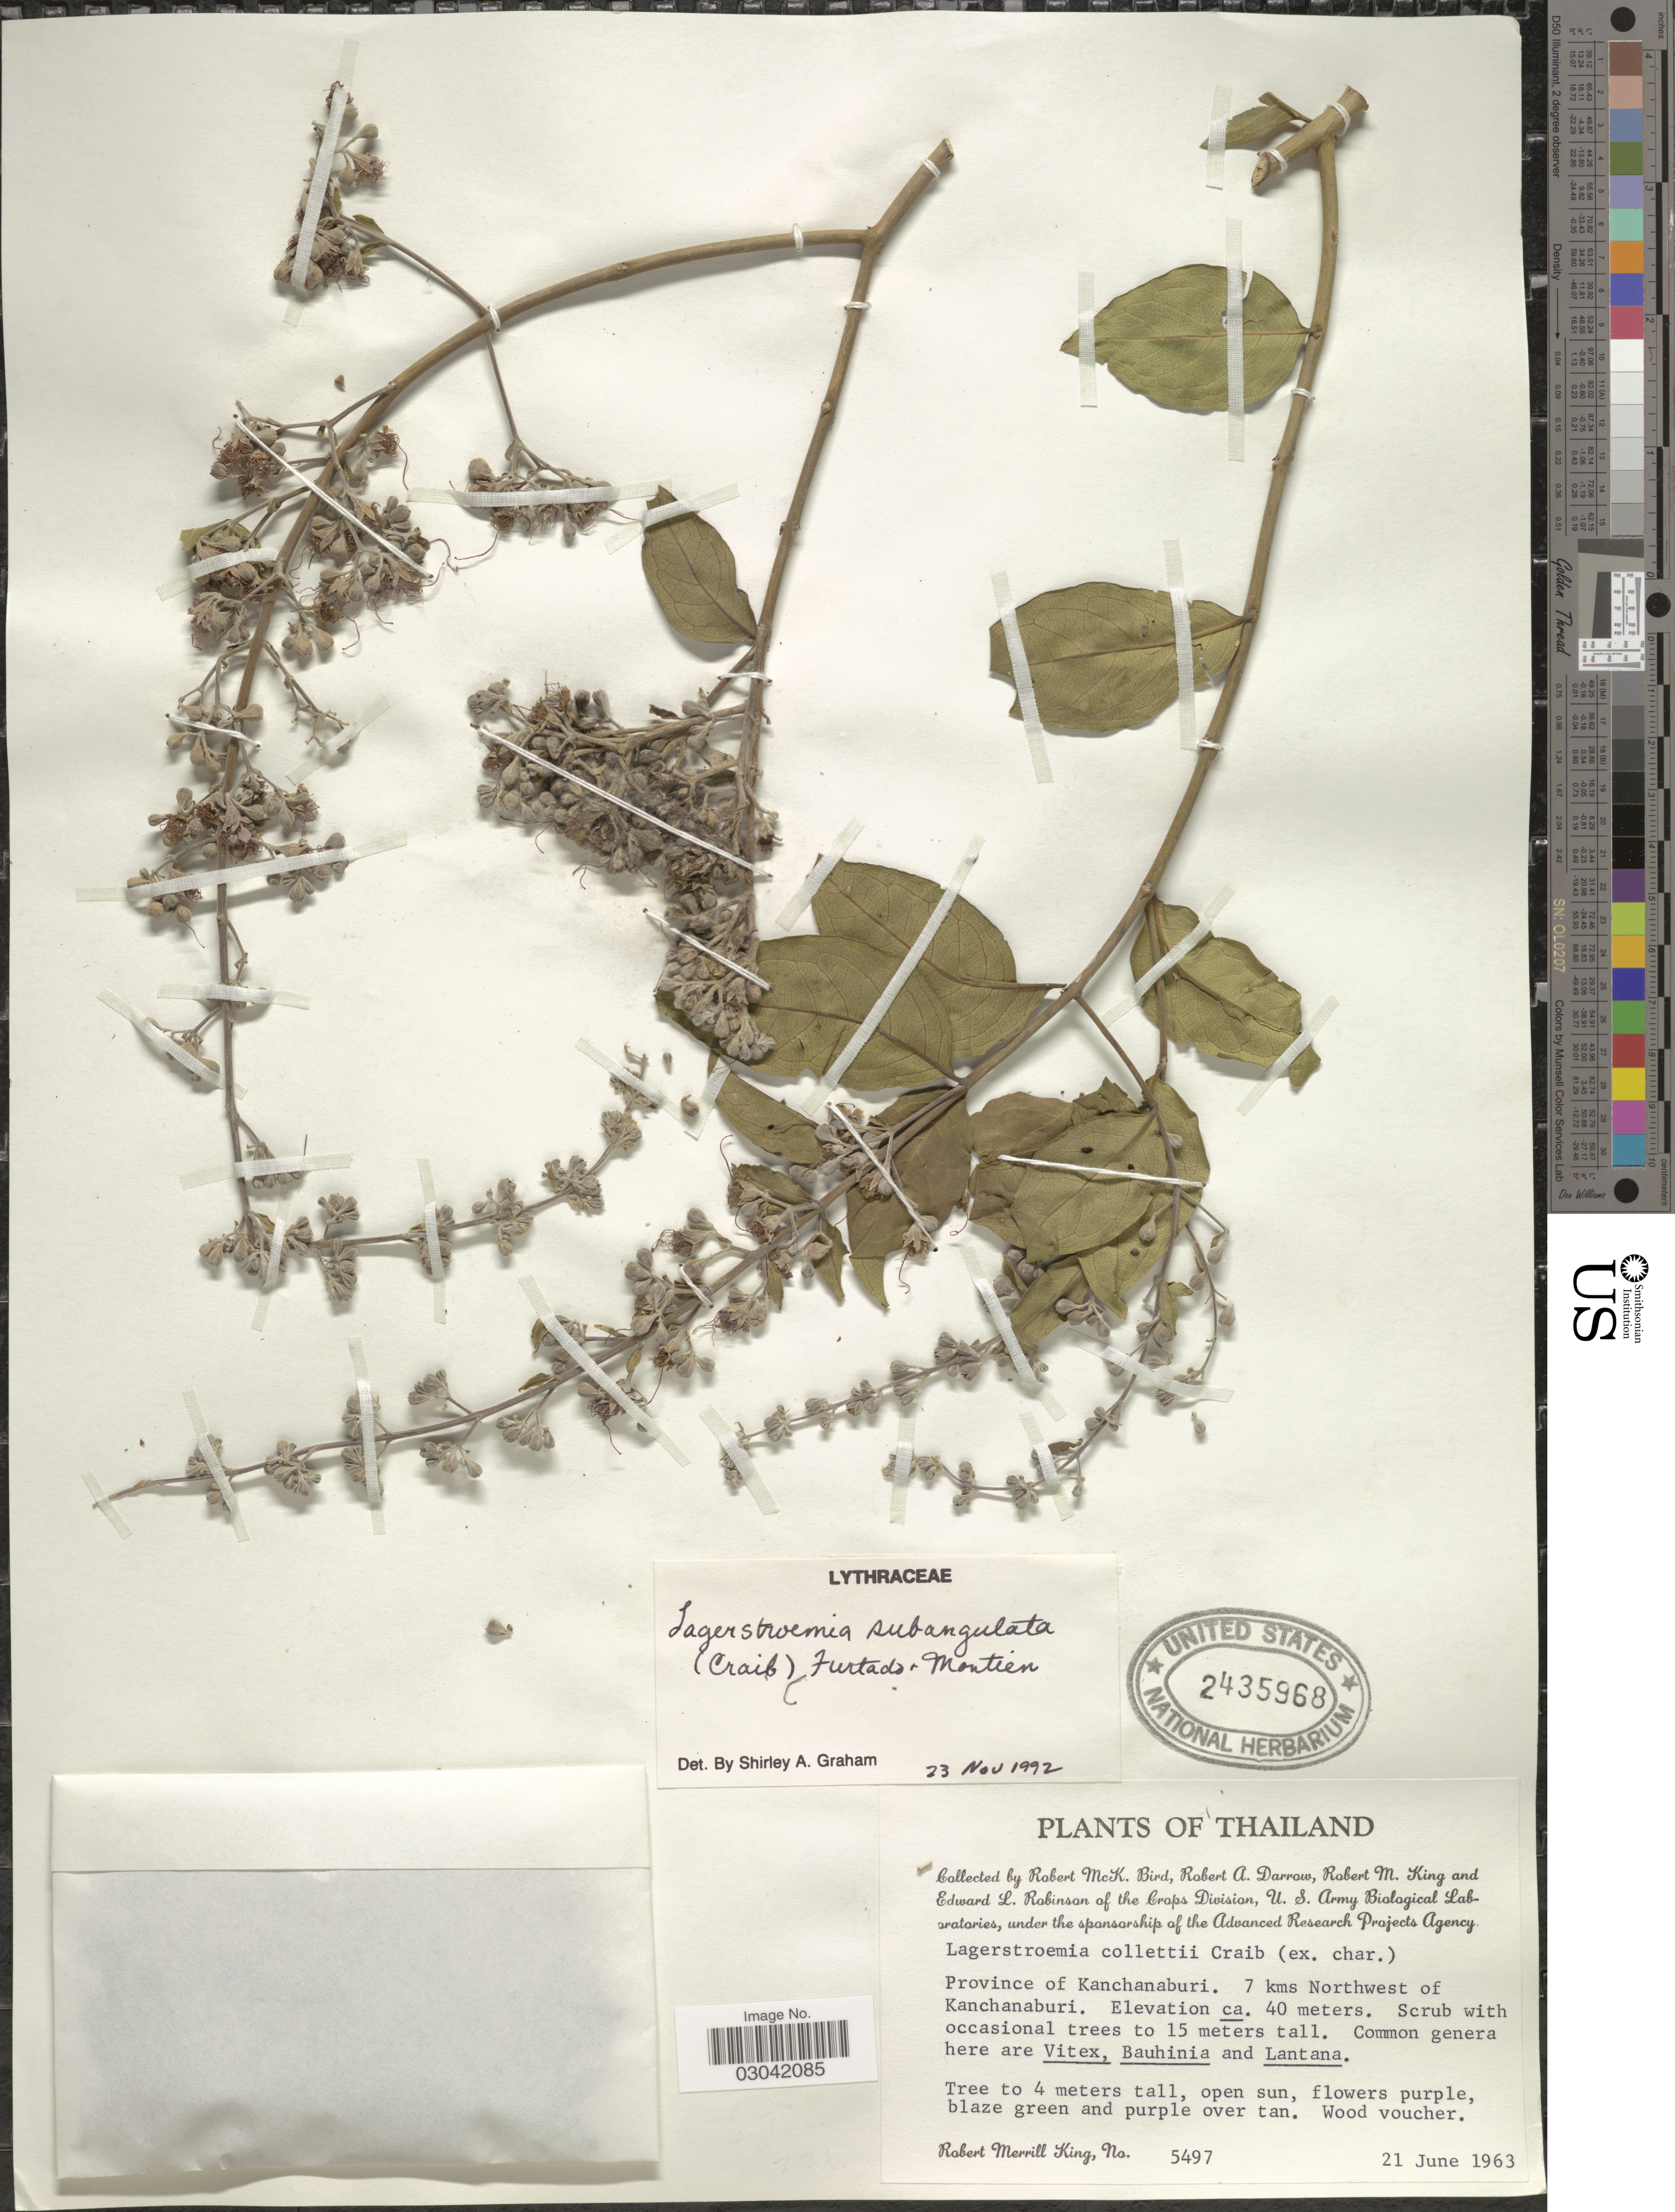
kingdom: Plantae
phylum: Tracheophyta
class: Magnoliopsida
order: Myrtales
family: Lythraceae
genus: Lagerstroemia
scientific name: Lagerstroemia subangulata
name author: (Craib) Furtado & Montien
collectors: R. M. King, R. M. Bird, R. A. Darrow & E. A. Robinson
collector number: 5497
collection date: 1963-06-21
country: Thailand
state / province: Kanchanaburi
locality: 7 kms Northwest of Kanchanaburi.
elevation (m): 40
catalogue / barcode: US 2435968